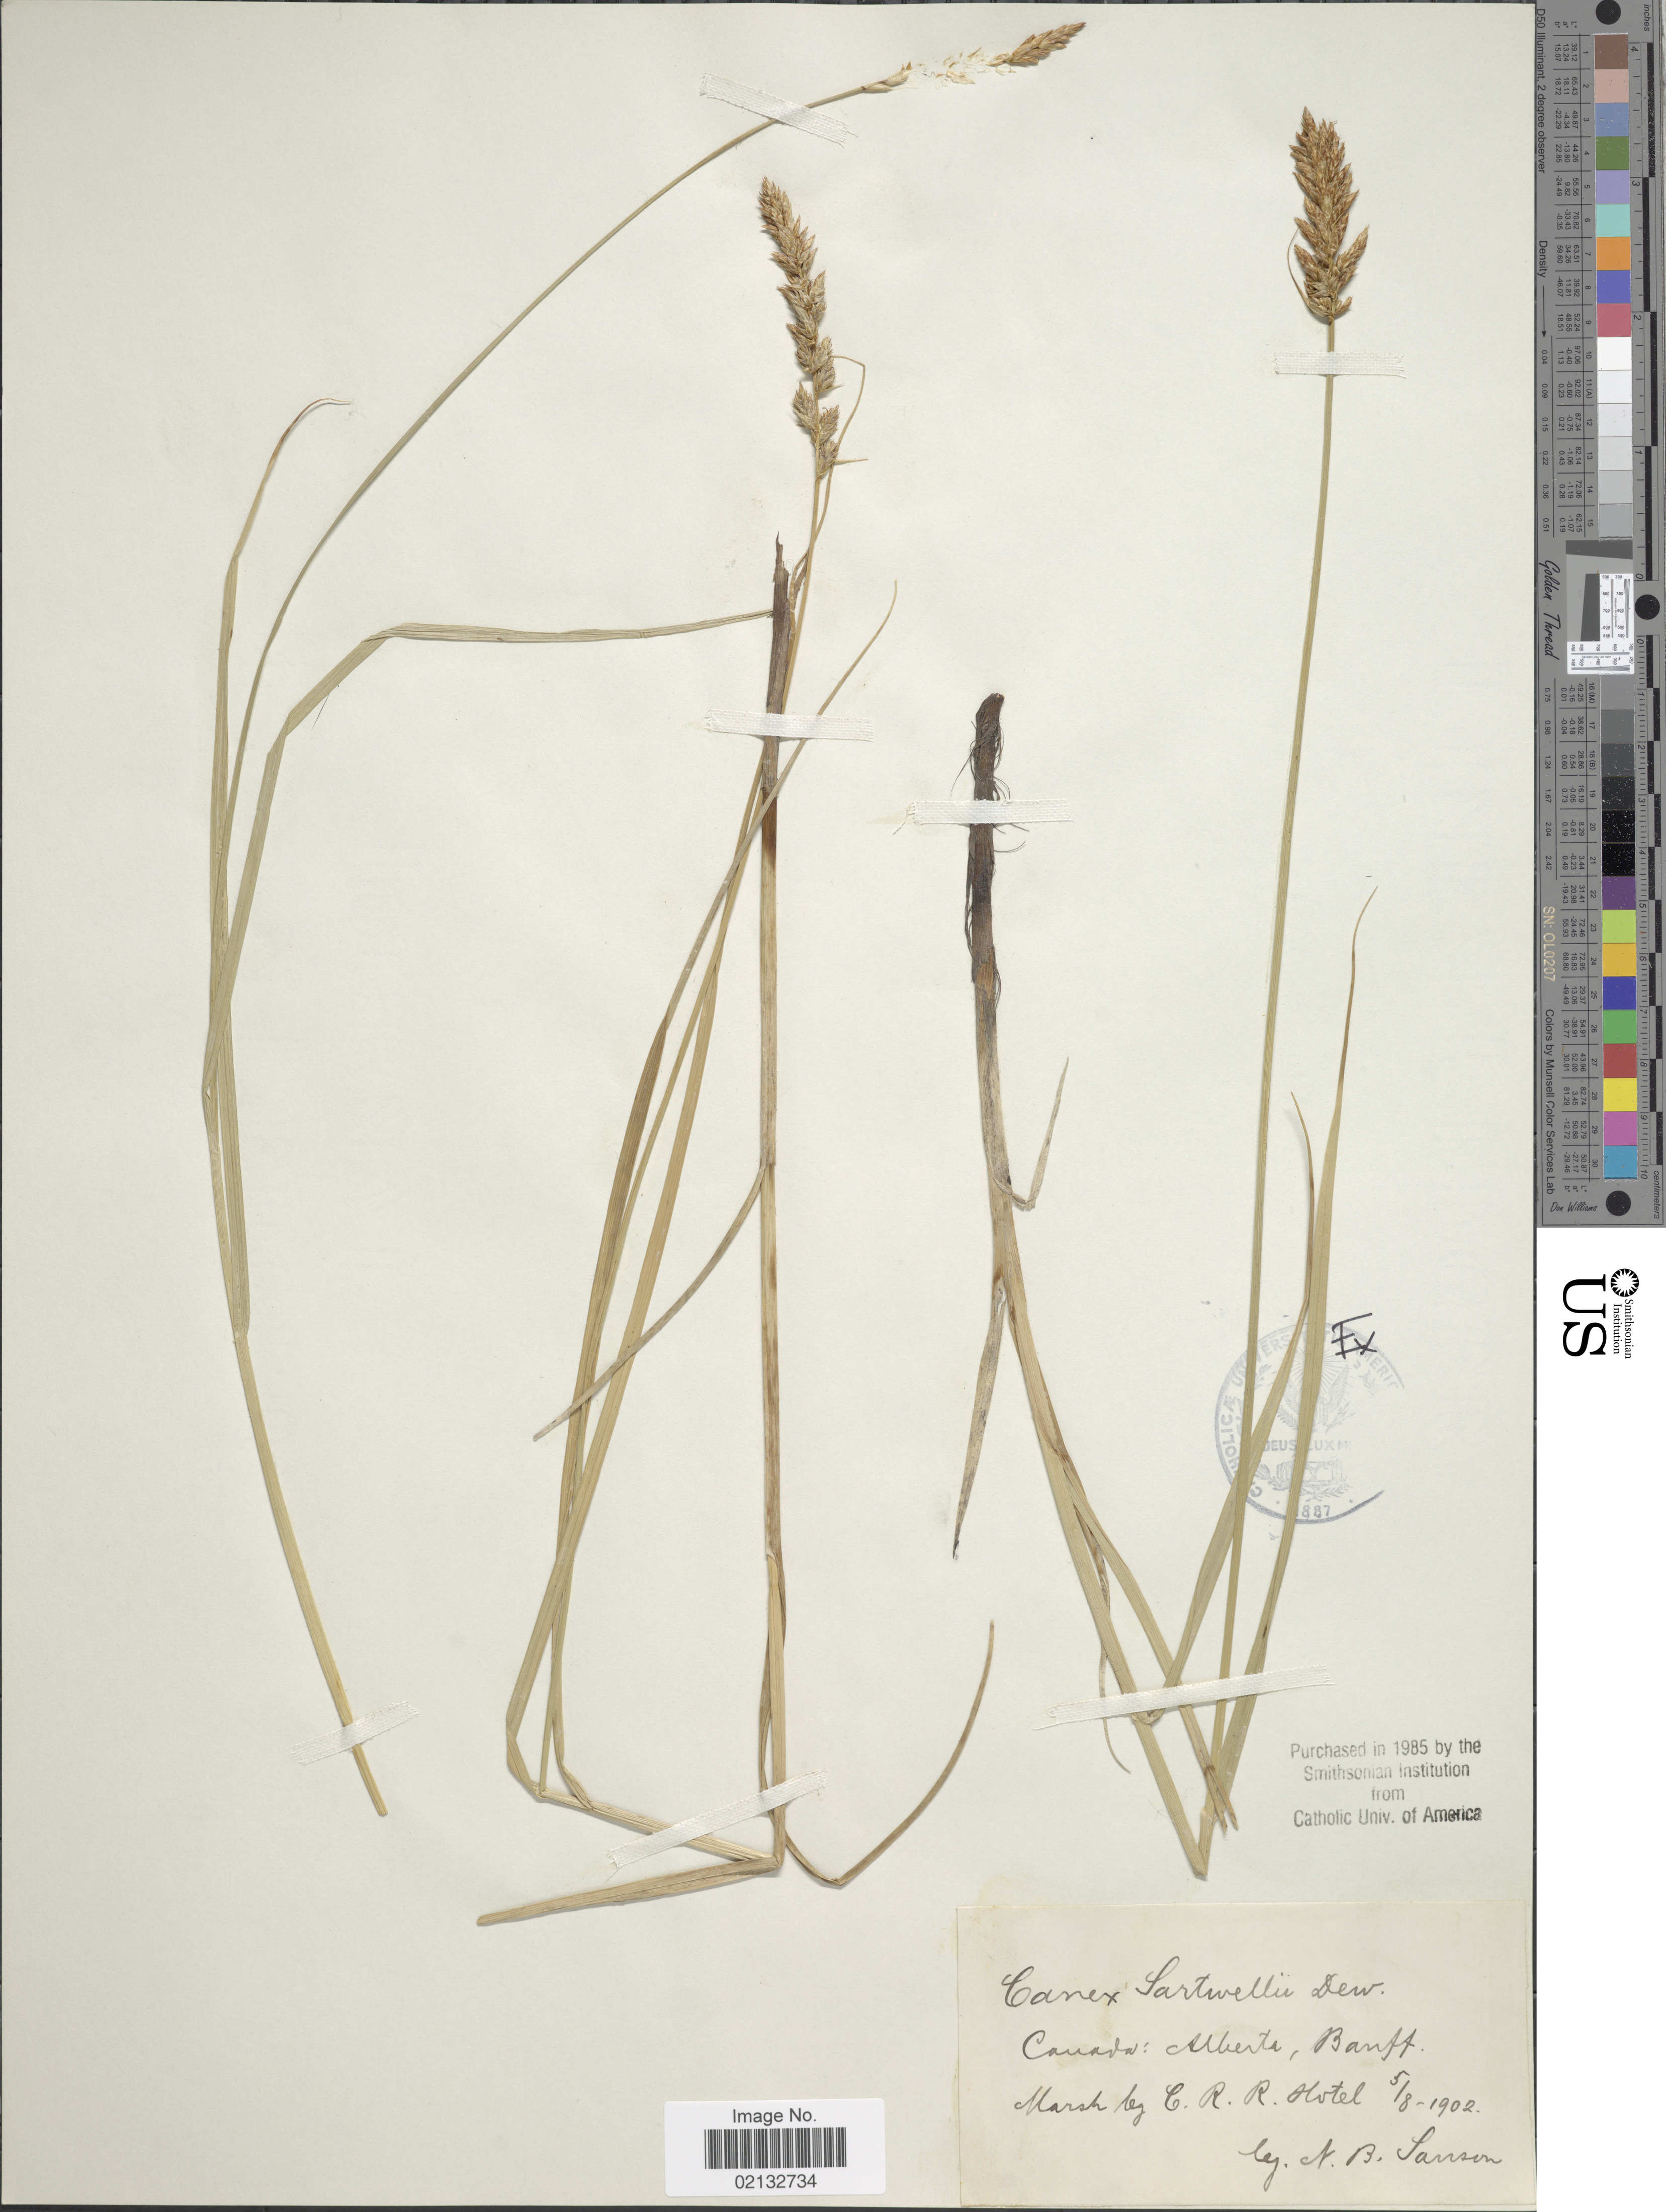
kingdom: Plantae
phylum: Tracheophyta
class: Liliopsida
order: Poales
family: Cyperaceae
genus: Carex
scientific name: Carex sartwellii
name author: Dewey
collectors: N. Sanson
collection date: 1902-08-05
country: Canada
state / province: Alberta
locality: Banff. by C. R .R. Hotel